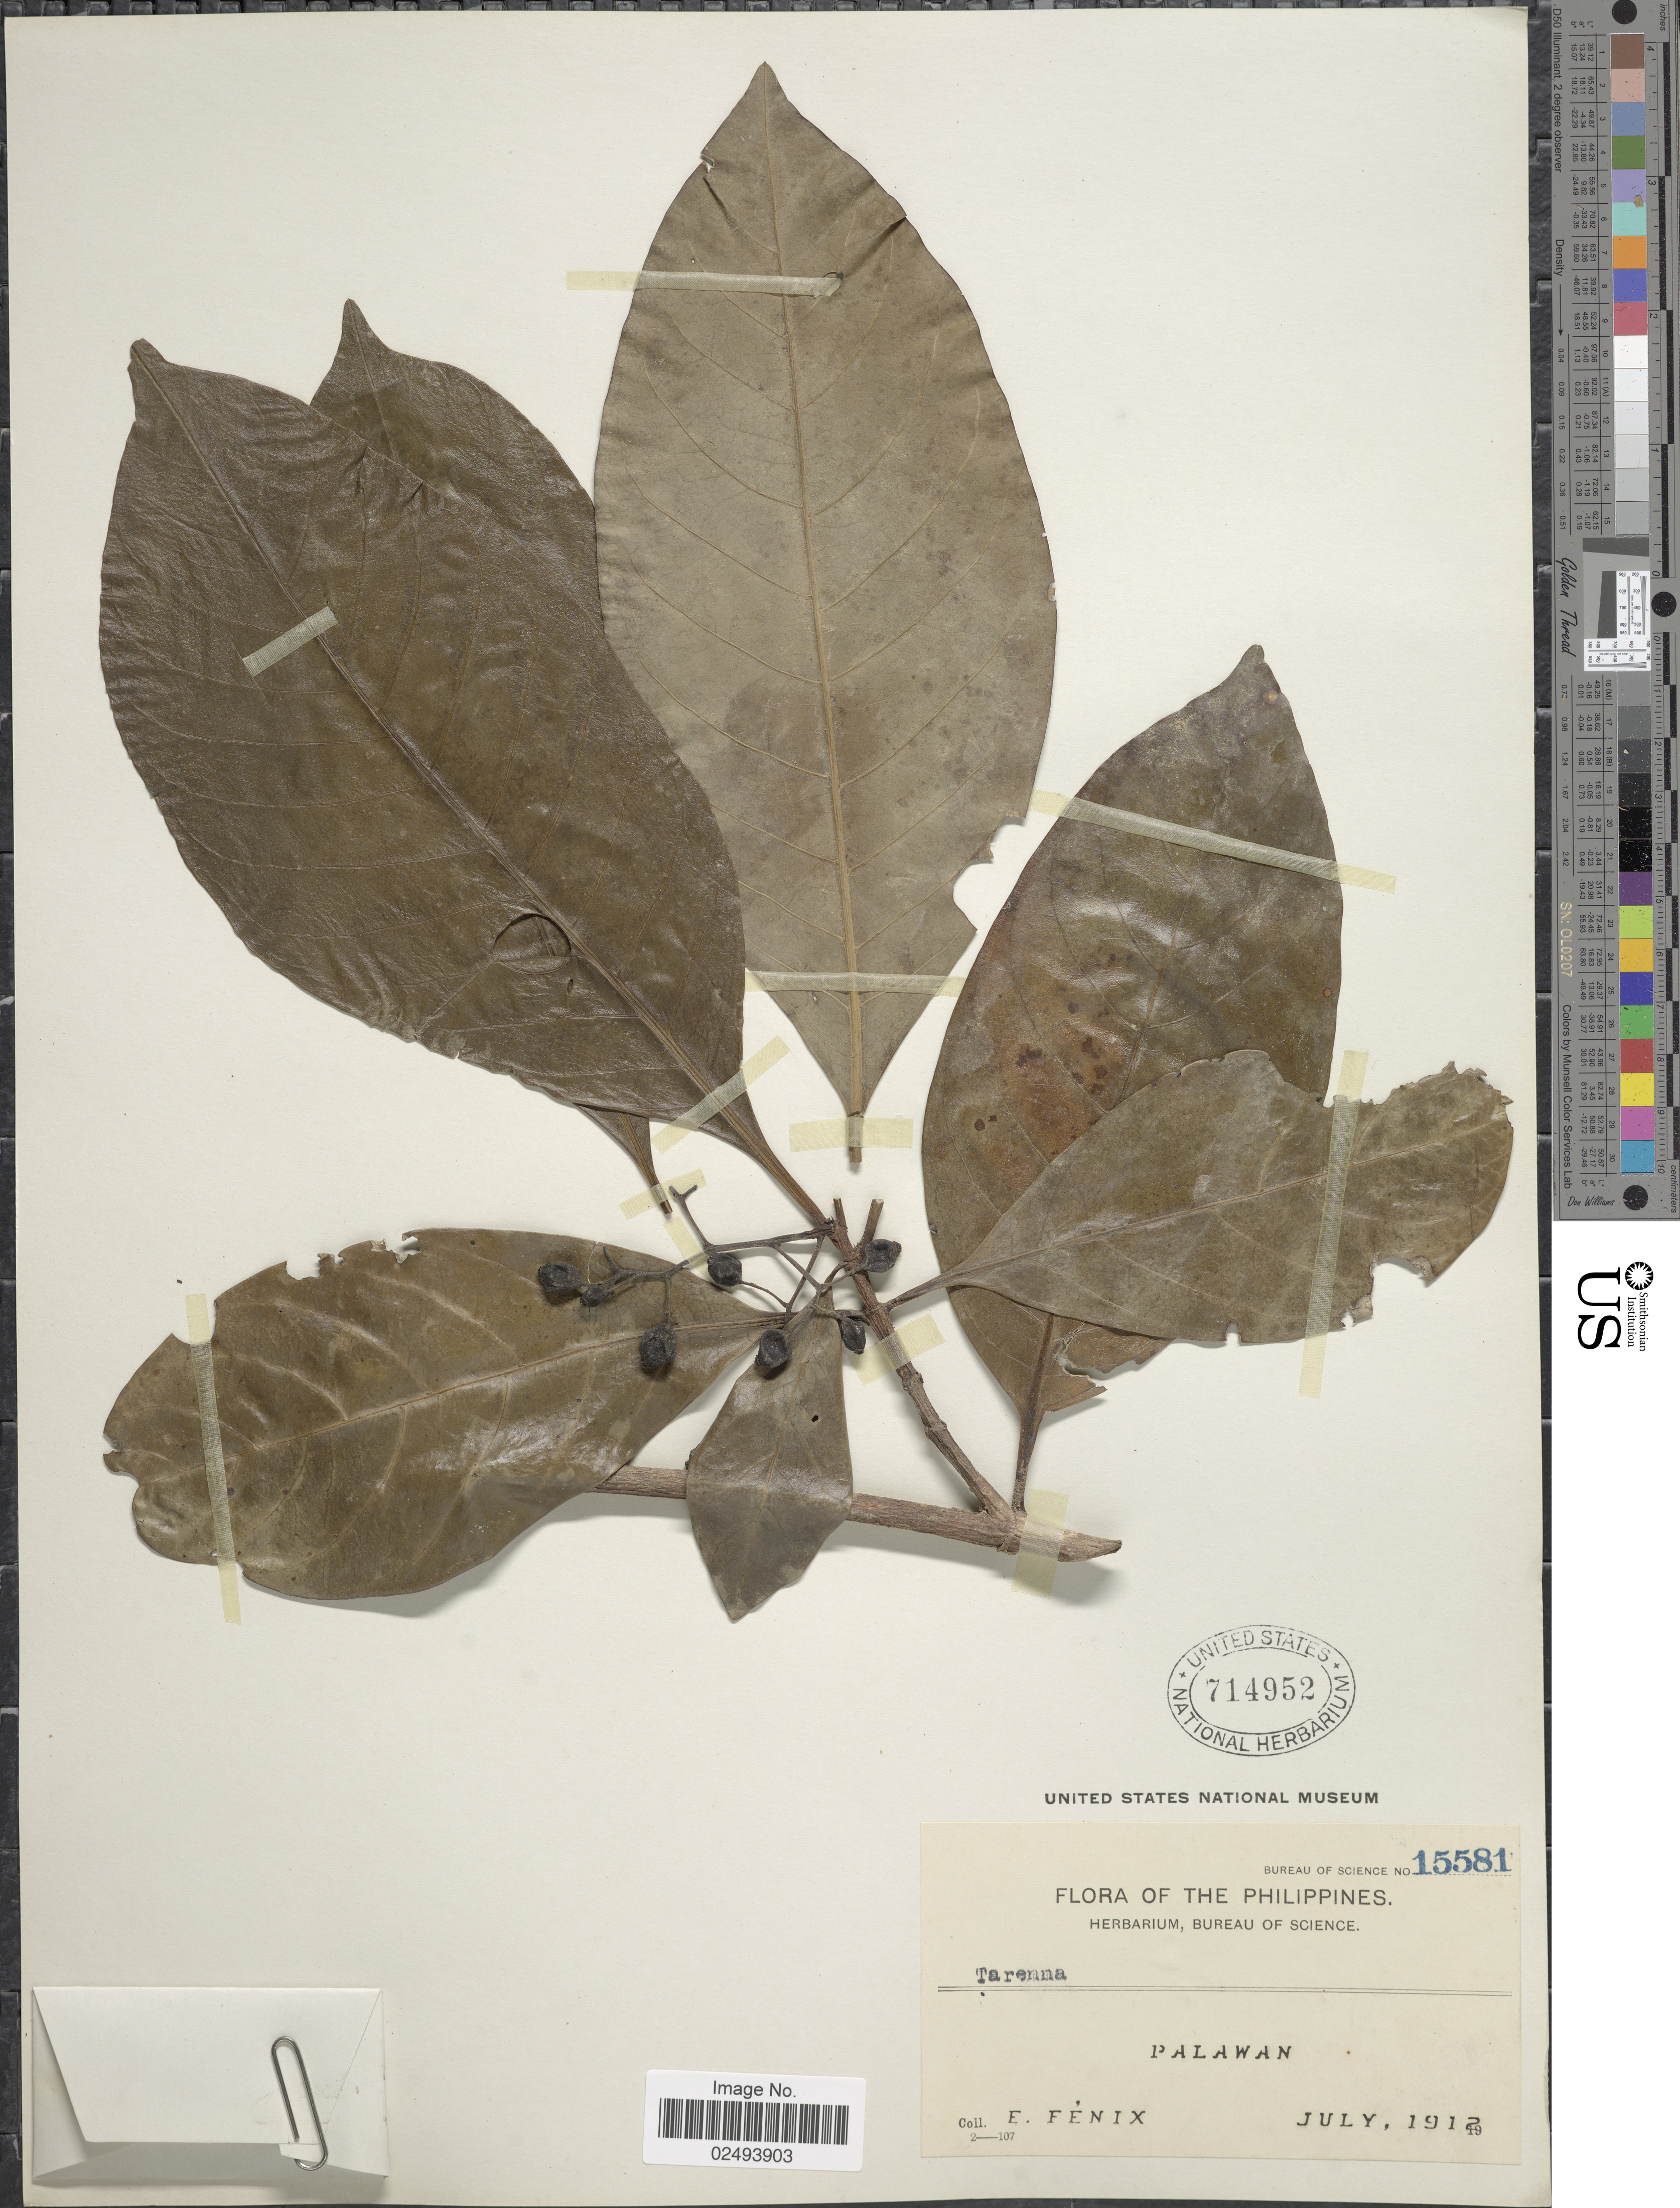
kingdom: Plantae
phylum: Tracheophyta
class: Magnoliopsida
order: Gentianales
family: Rubiaceae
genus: Tarenna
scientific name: Tarenna sp.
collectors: E. Fenix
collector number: Bureau of Science 15581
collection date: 1912-07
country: Philippines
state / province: Mimaropa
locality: Palawan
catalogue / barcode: US 714952